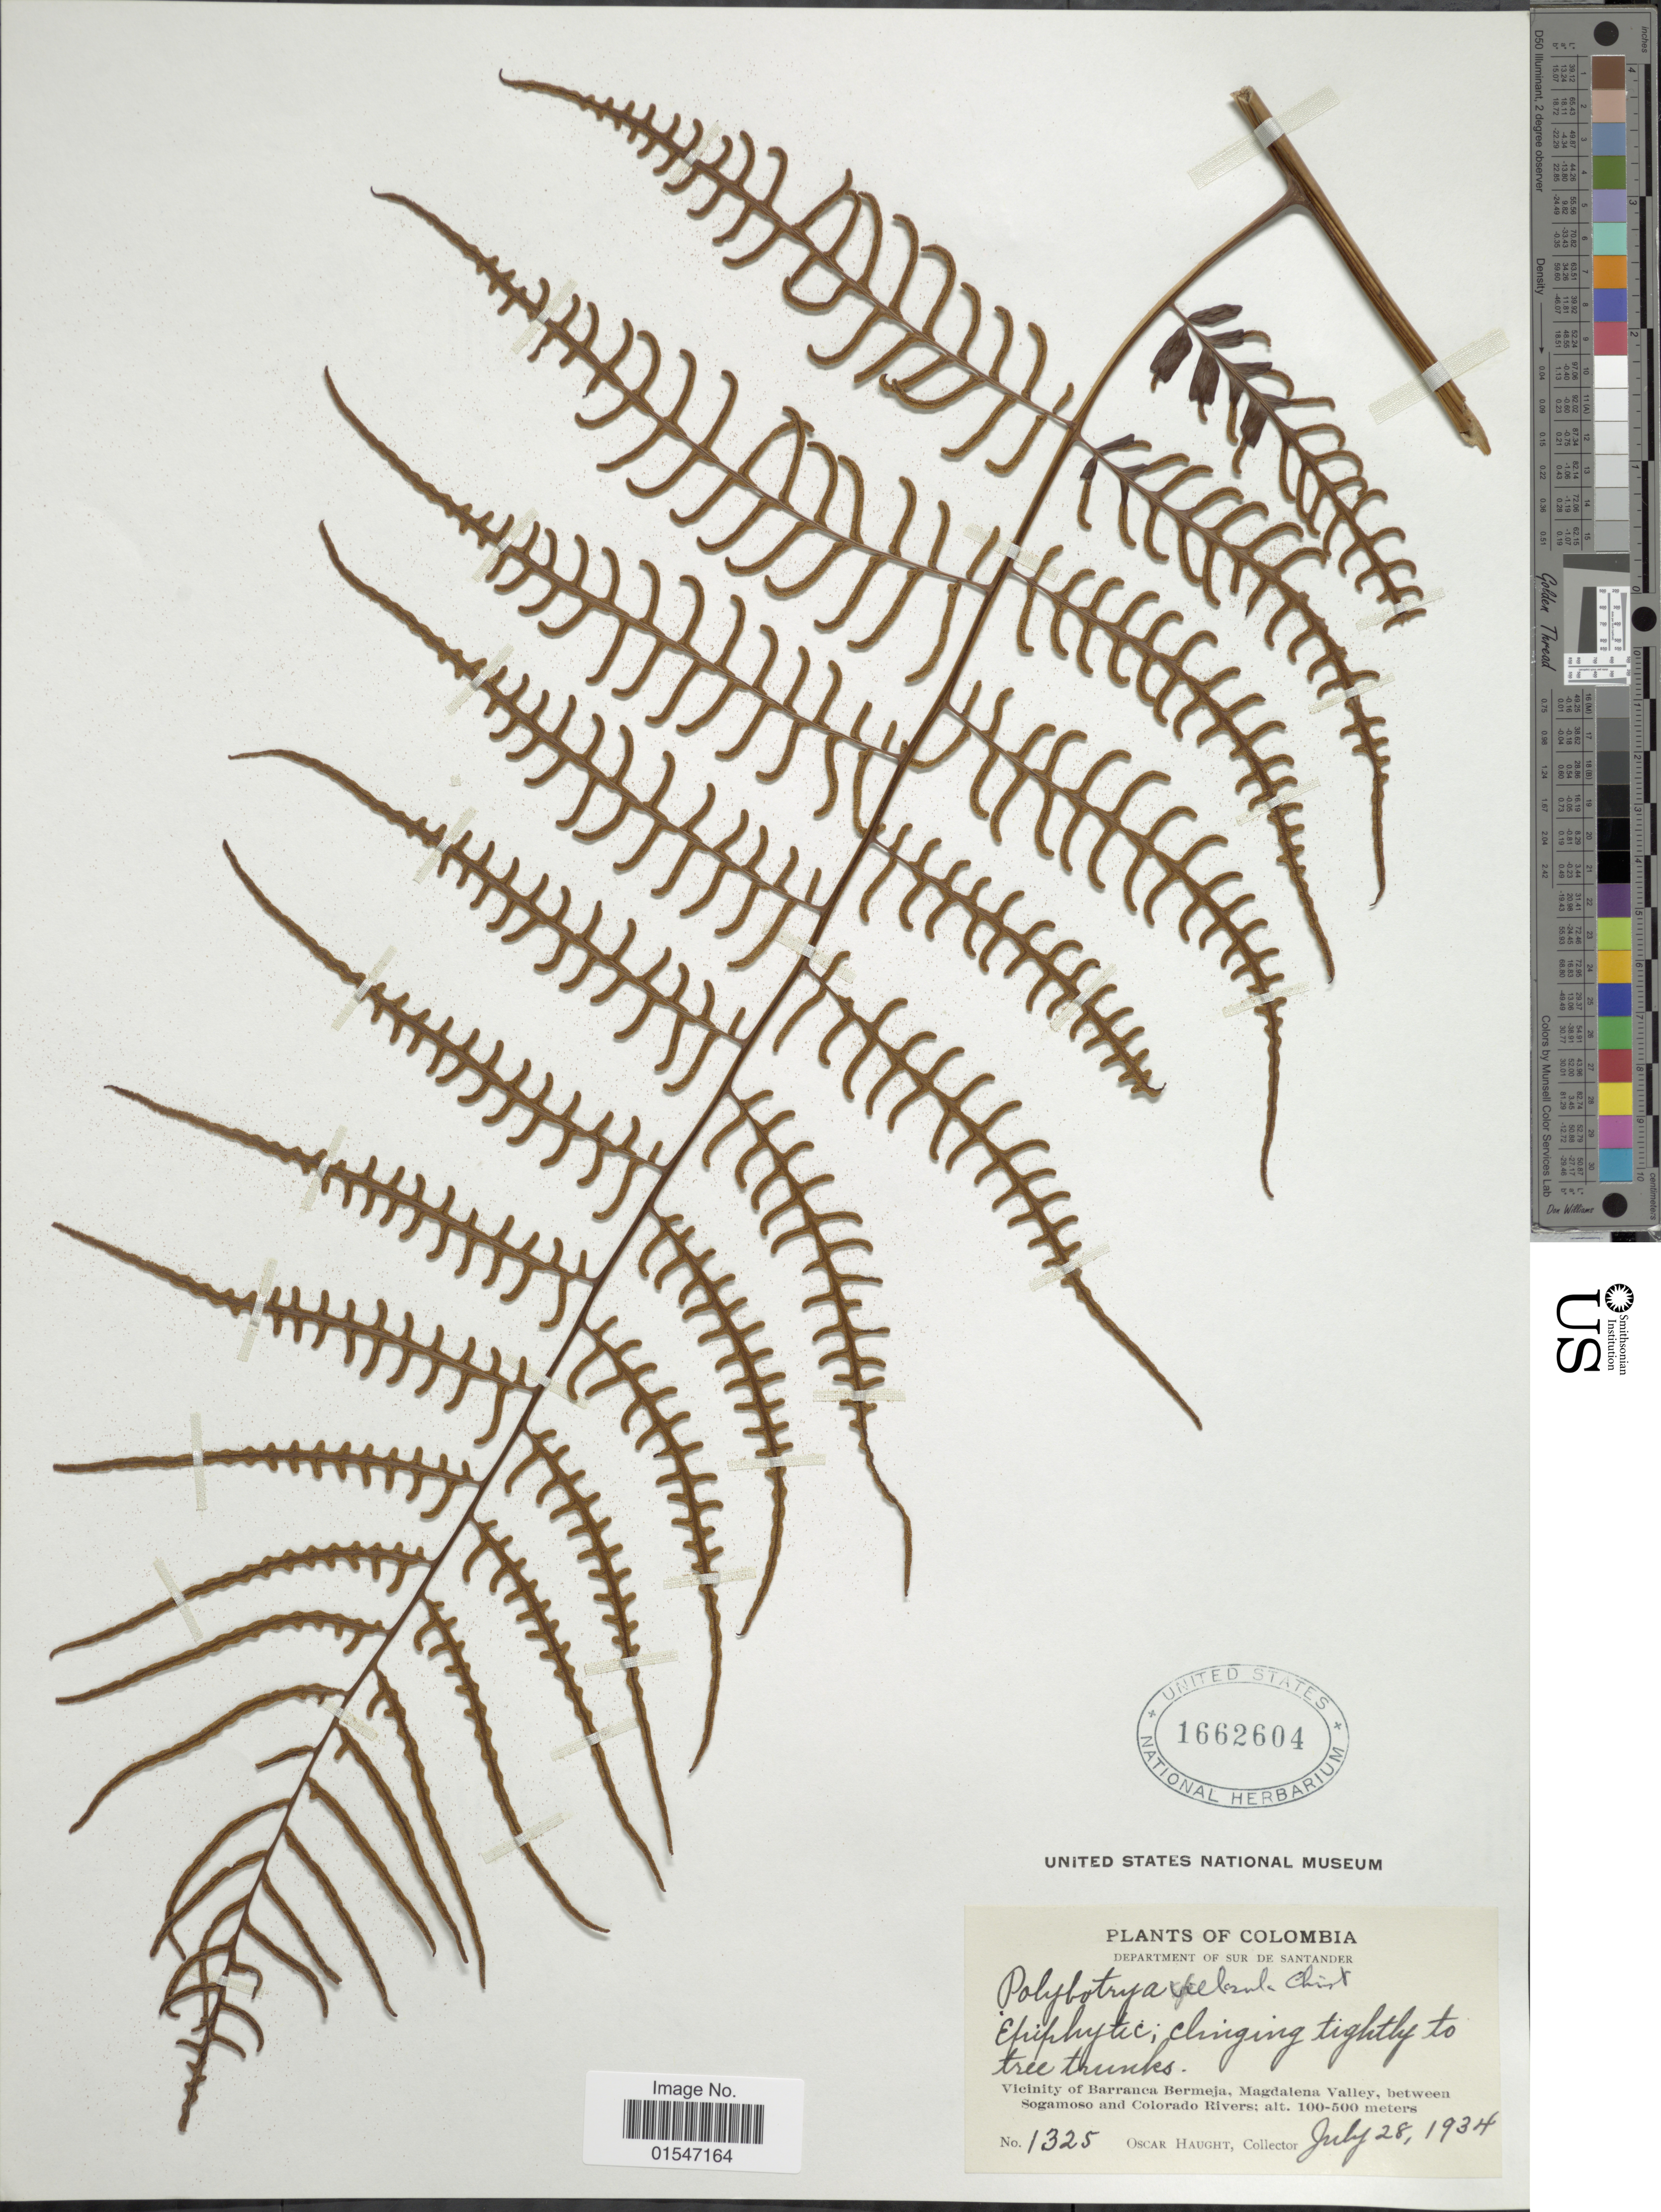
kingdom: Plantae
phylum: Tracheophyta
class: Polypodiopsida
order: Polypodiales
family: Dryopteridaceae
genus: Polybotrya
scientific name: Polybotrya caudata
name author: Kunze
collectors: O. L. Haught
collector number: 1325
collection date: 1934-07-28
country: Colombia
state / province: Santander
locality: Department of Sur de Santander. Vicinity of Barranca Bermeja, Magdalena Valley, between Sogamoso and Colorado Rivers.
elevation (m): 100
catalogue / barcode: US 1662604